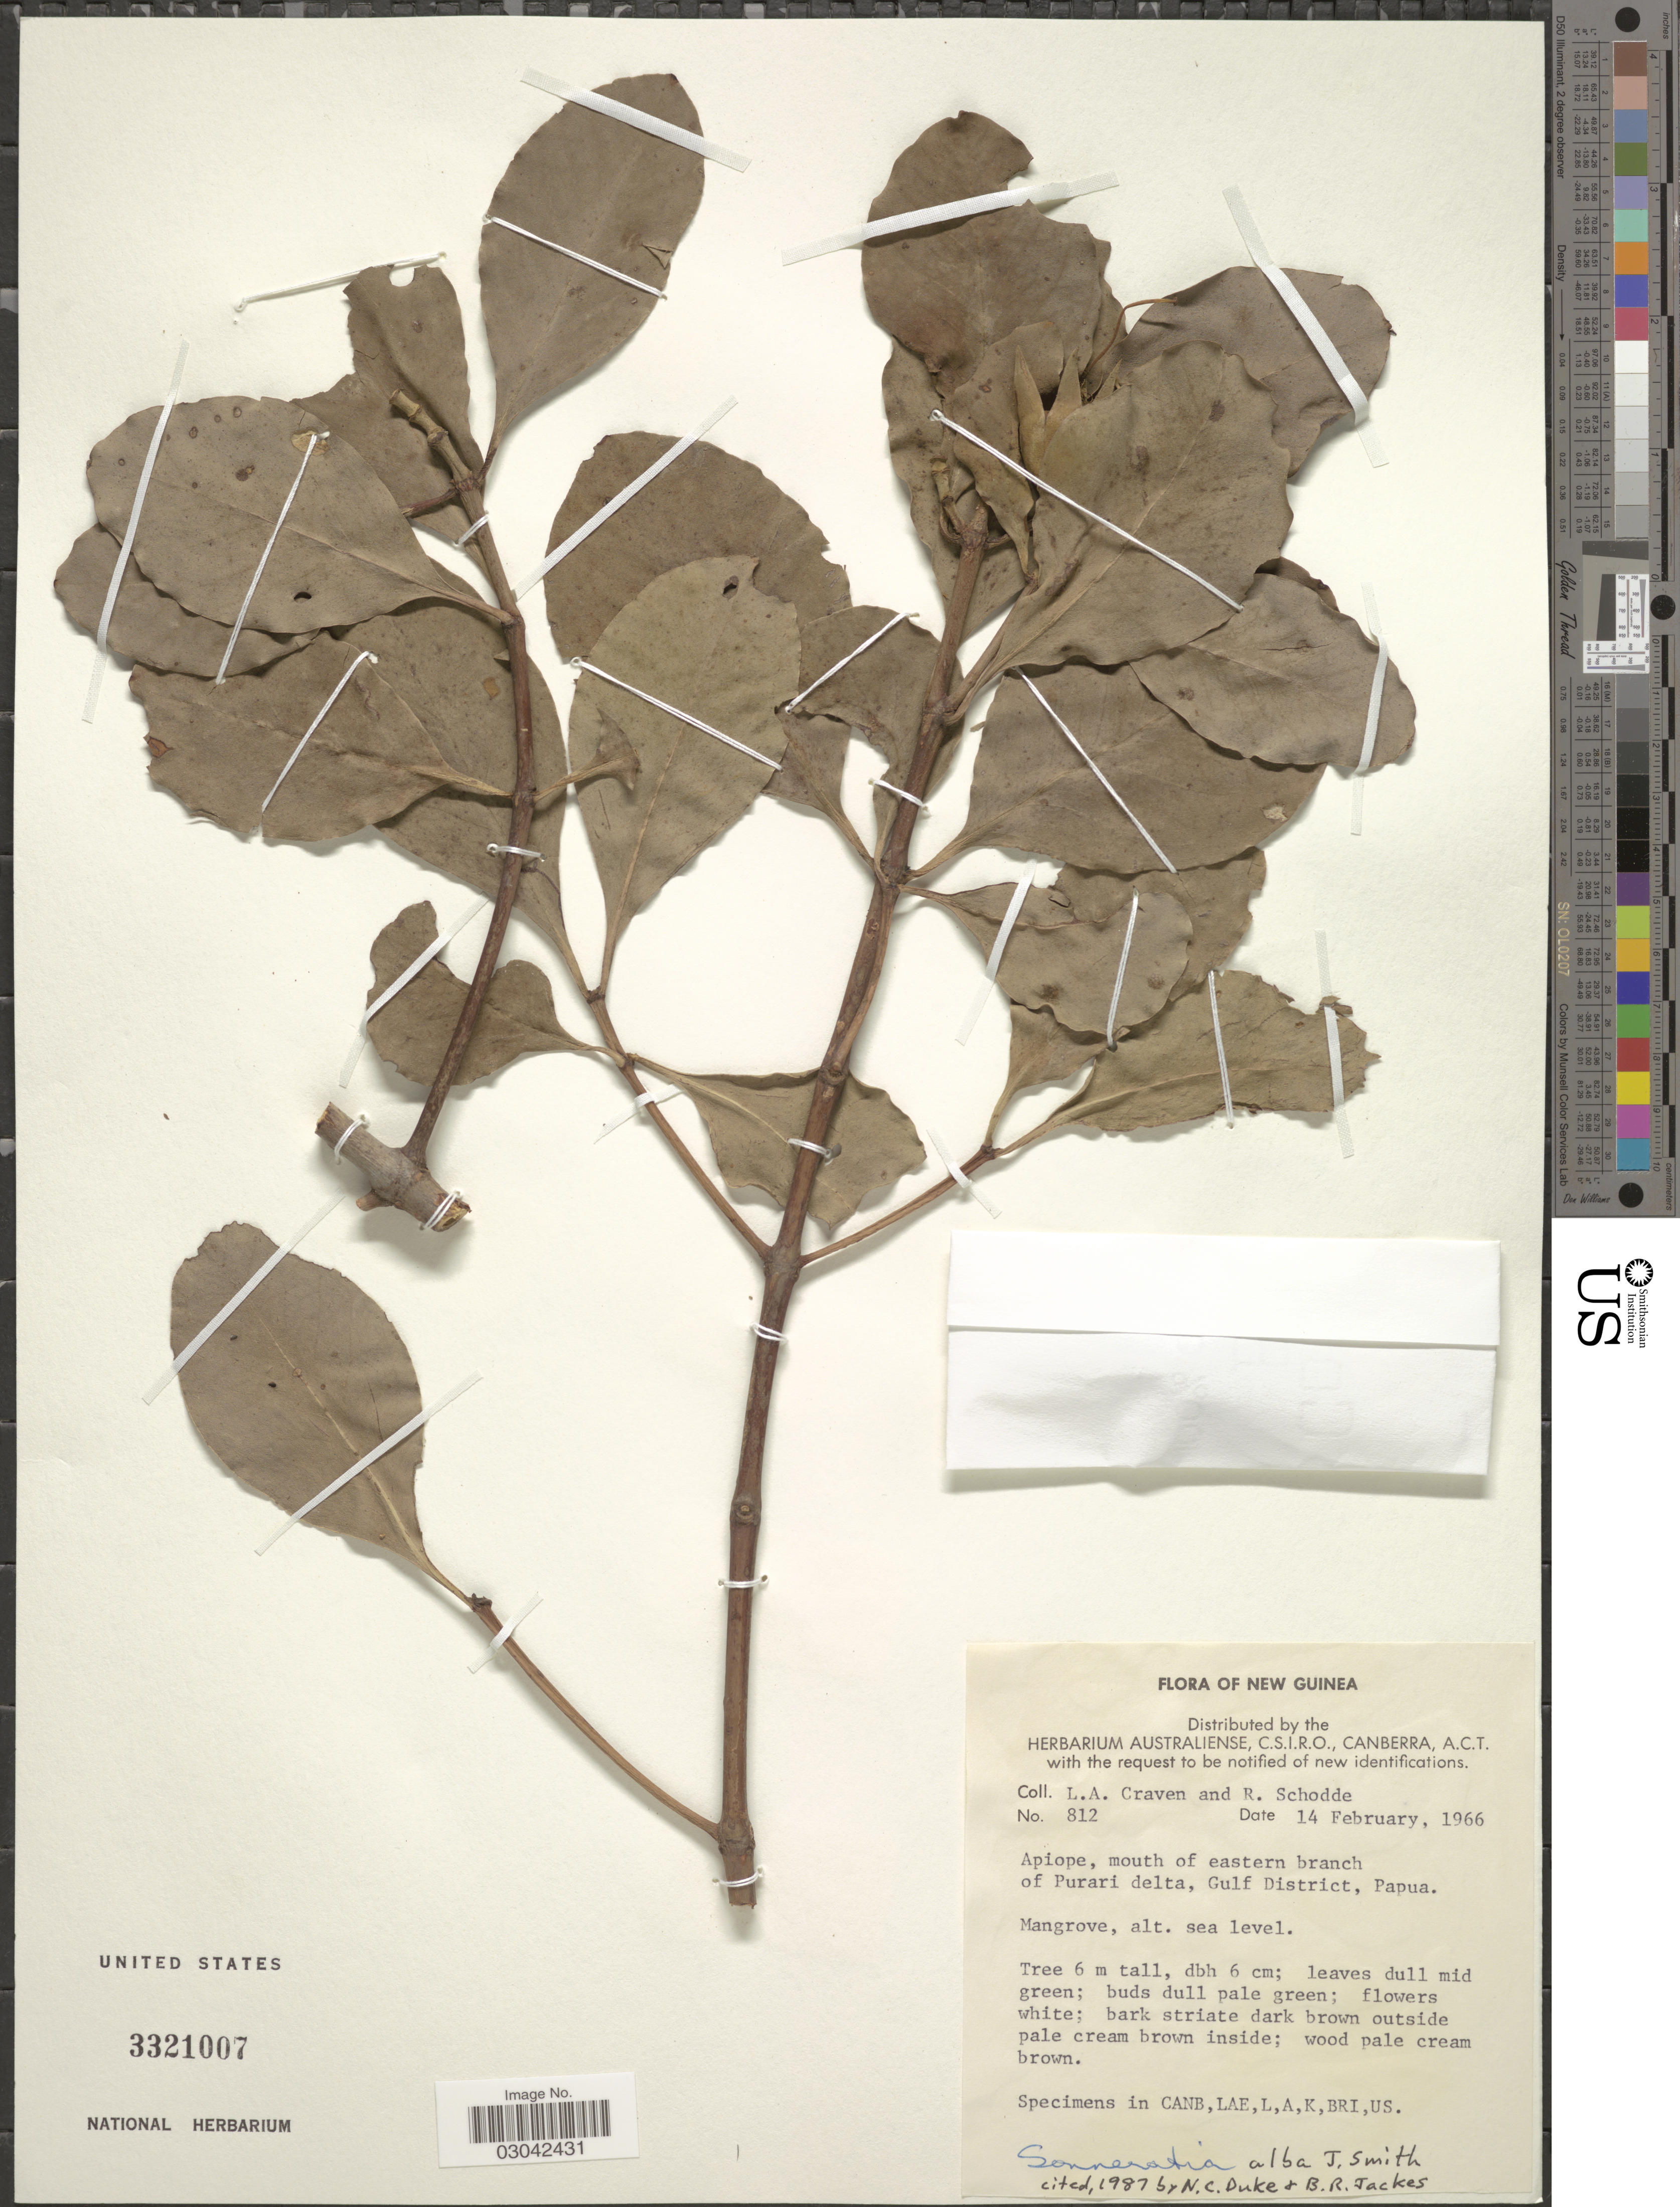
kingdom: Plantae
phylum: Tracheophyta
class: Magnoliopsida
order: Myrtales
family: Lythraceae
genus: Sonneratia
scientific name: Sonneratia alba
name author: Sm.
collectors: L. A. Craven & R. Schodde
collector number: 812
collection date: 1966-02-14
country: Papua New Guinea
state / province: Gulf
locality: New Guinea. Apiope, mouth of eastern branch of Purari delta, Gulf District, Papua.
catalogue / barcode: US 3321007